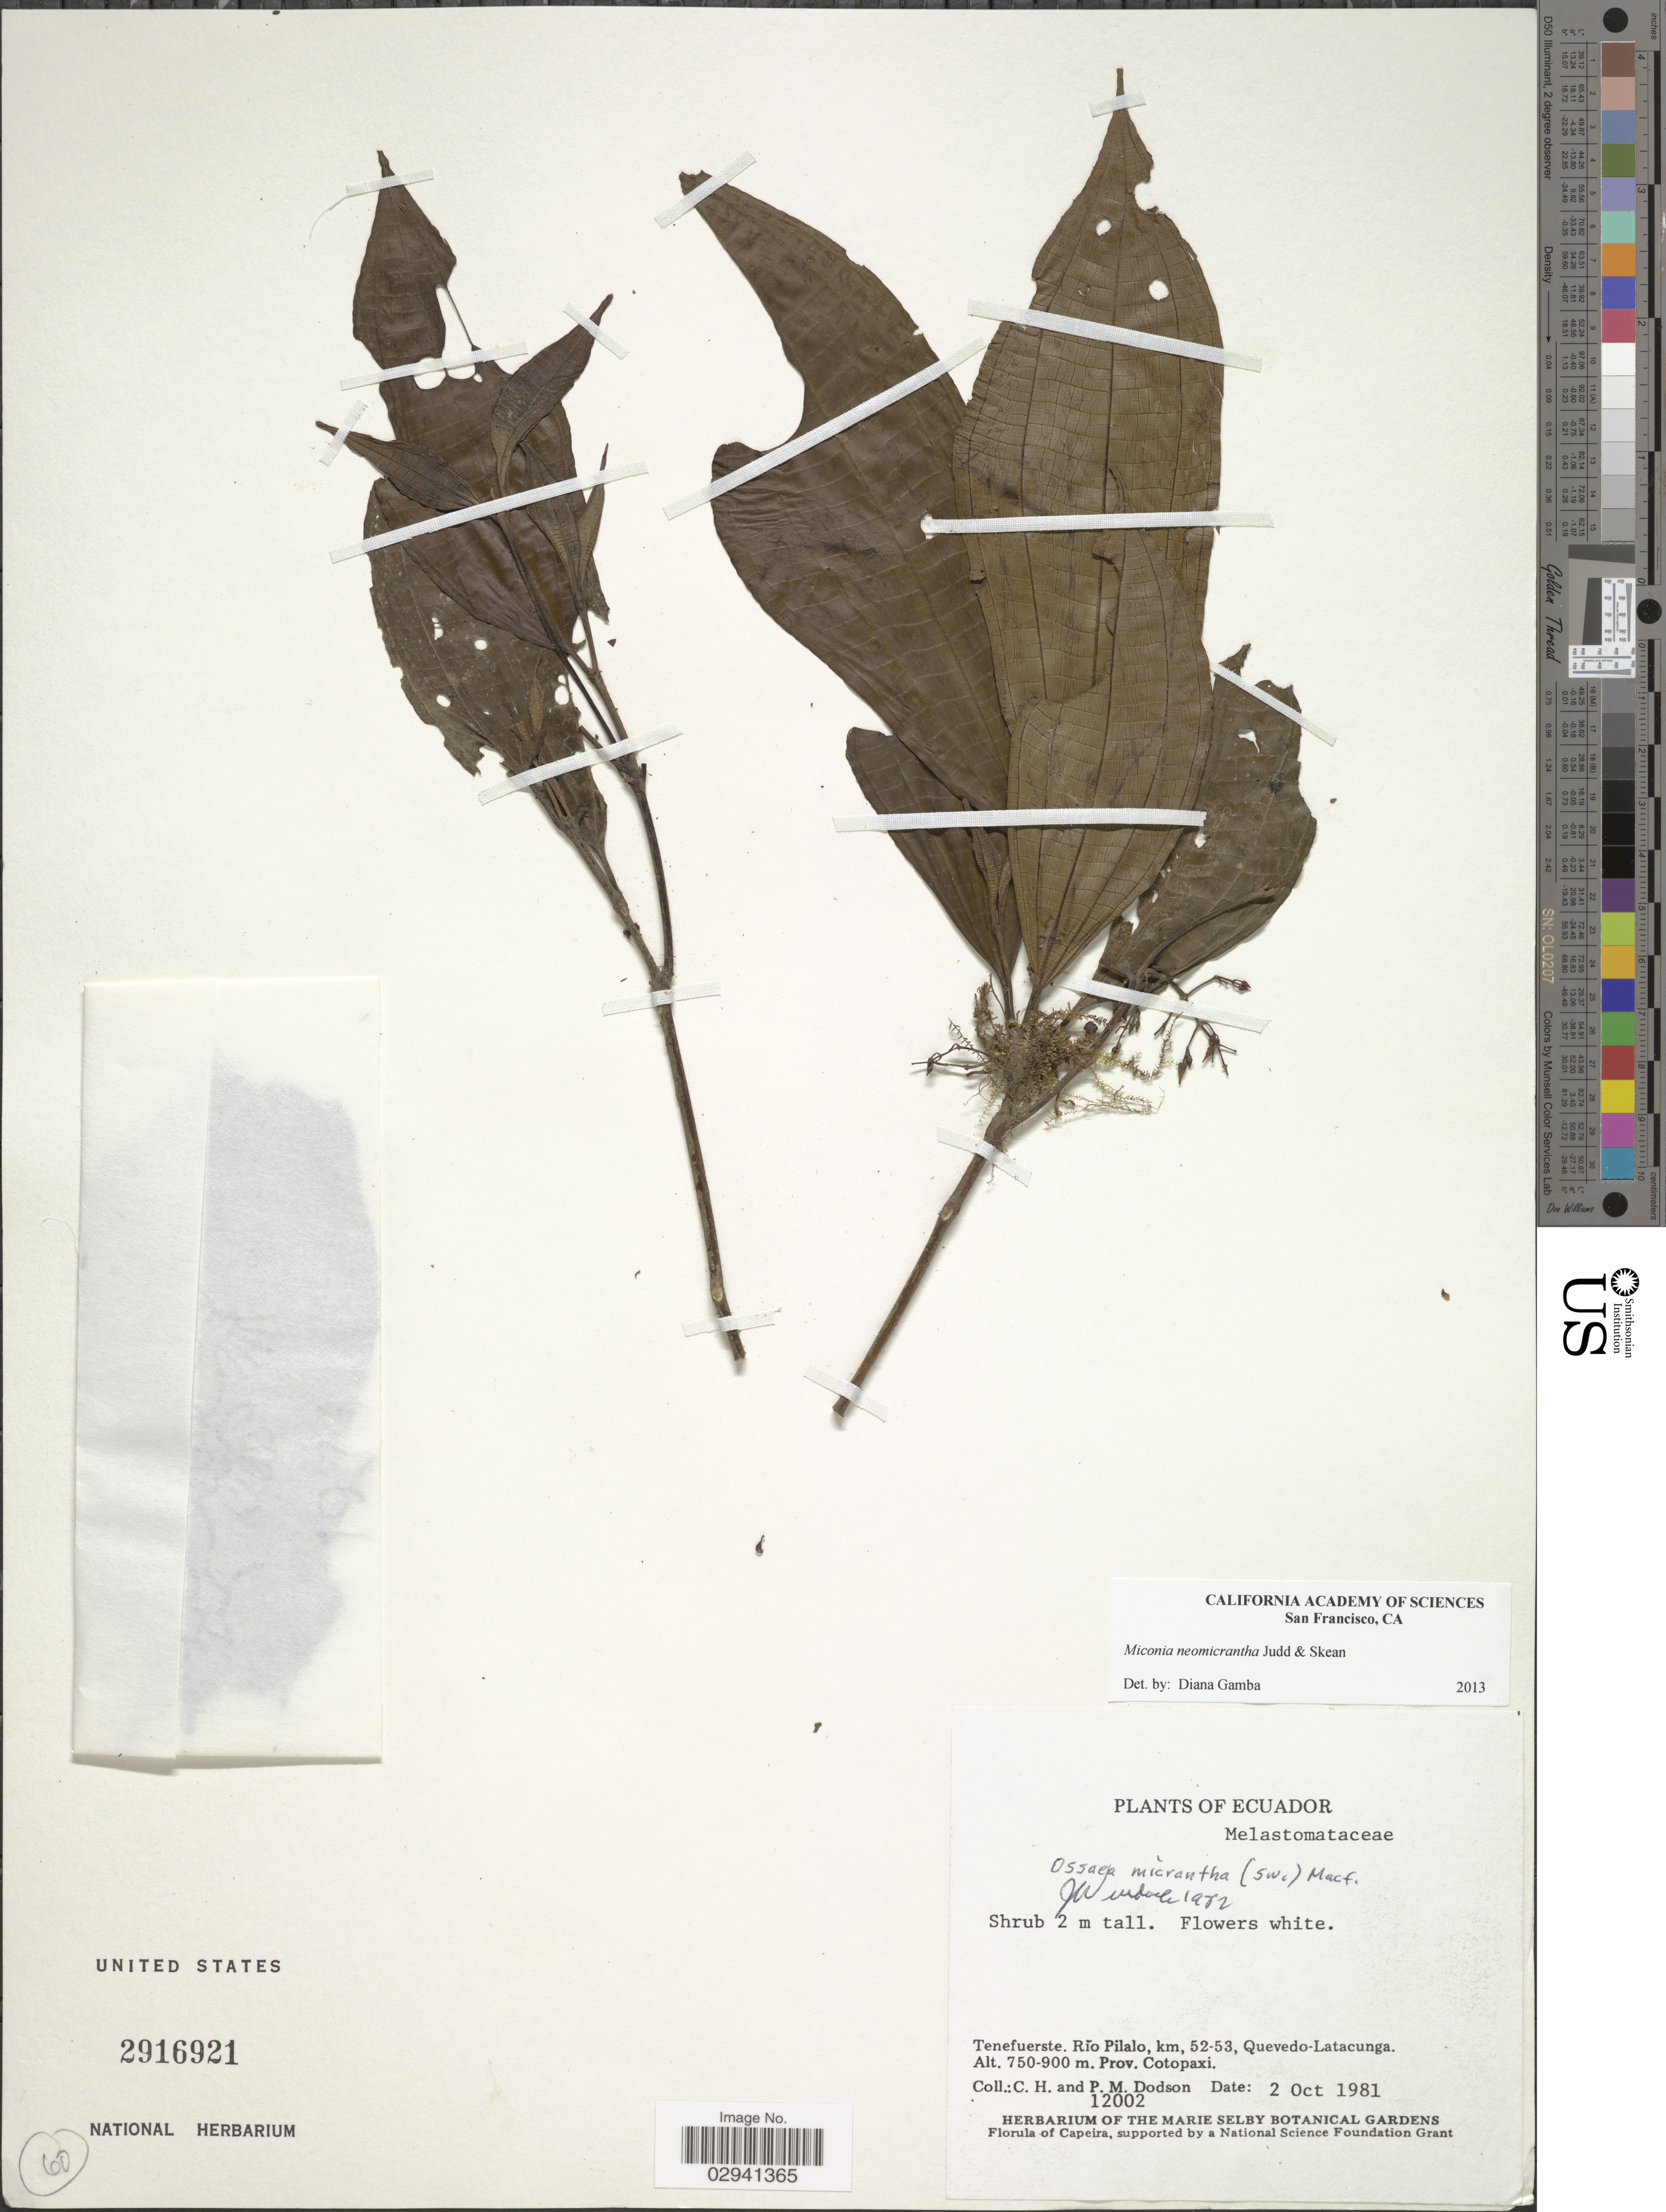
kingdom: Plantae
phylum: Tracheophyta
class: Magnoliopsida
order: Myrtales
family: Melastomataceae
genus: Miconia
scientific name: Miconia neomicrantha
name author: Judd & Skean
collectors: C. H. Dodson & P. M. Dodson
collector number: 12002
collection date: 1981-10-02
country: Ecuador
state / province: Cotopaxi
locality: Tenefuerste, Río Pilalo, km, 52-53, Quevedo-Latacunga.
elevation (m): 750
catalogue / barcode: US 2916921